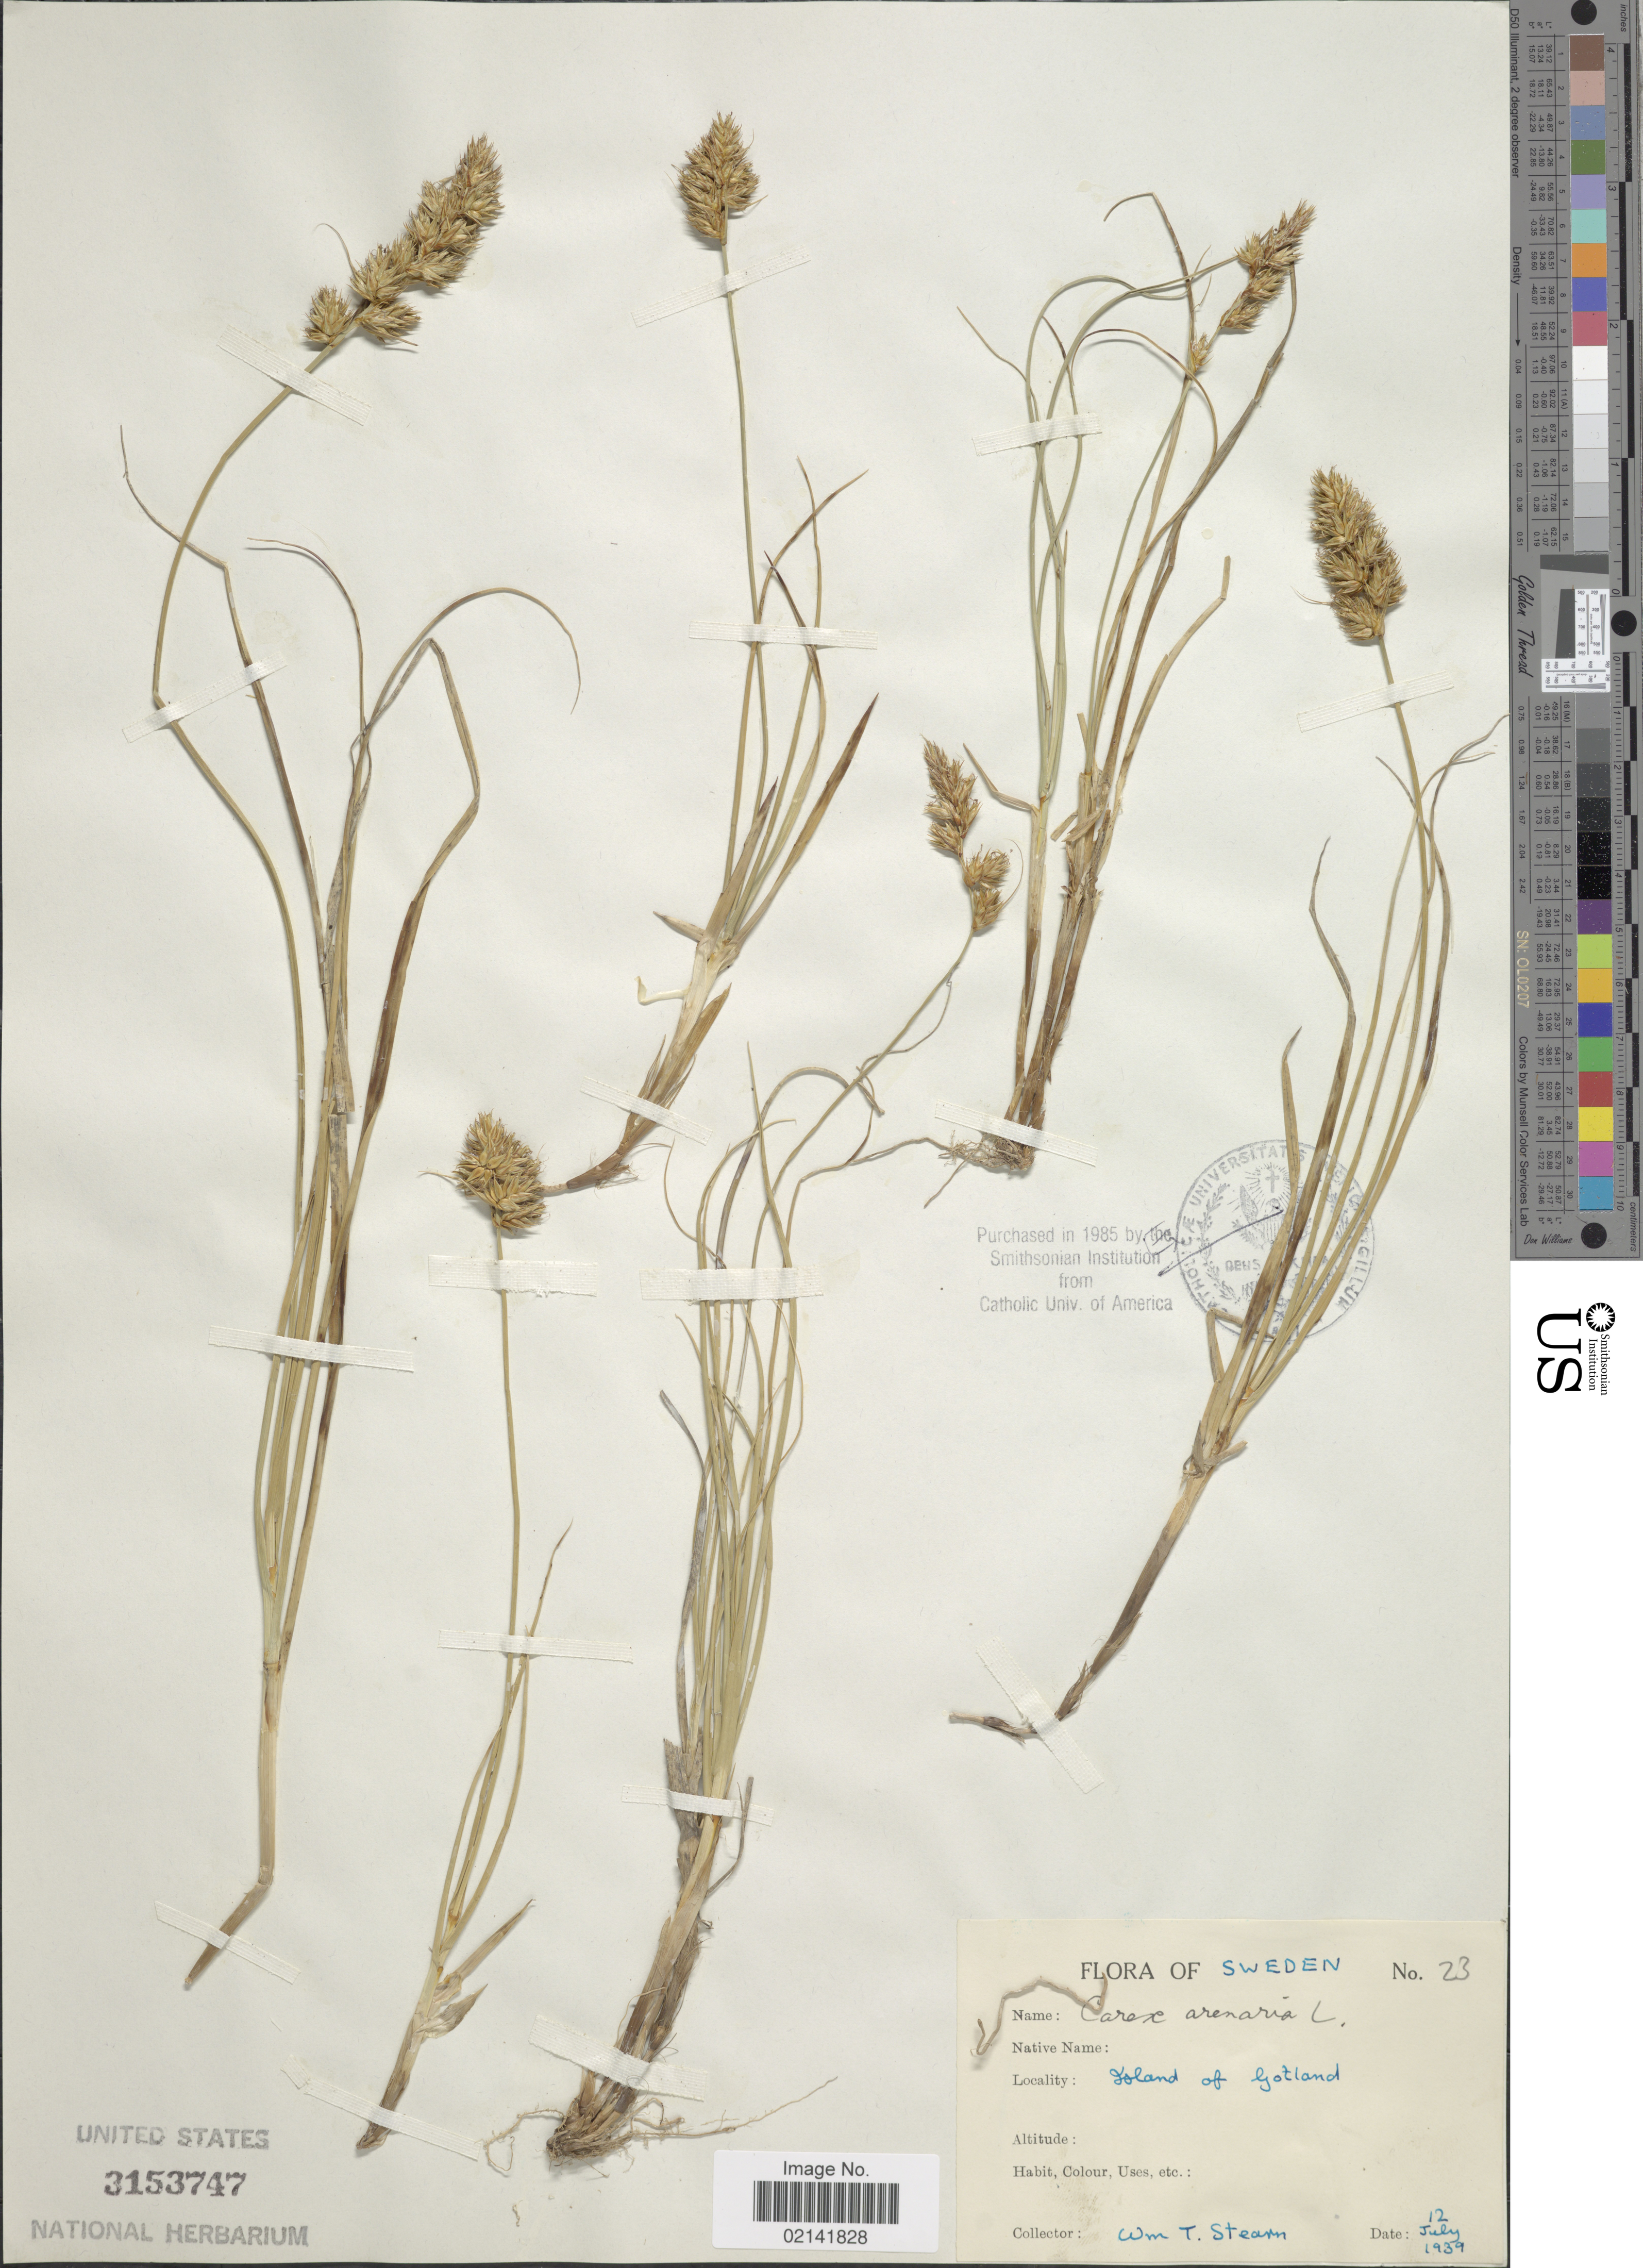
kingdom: Plantae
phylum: Tracheophyta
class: Liliopsida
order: Poales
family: Cyperaceae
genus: Carex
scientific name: Carex arenaria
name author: L.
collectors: W. T. Stearn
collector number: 23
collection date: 1939-07-12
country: Sweden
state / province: Gotland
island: Gotland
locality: Island of Gotland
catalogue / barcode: US 3153747